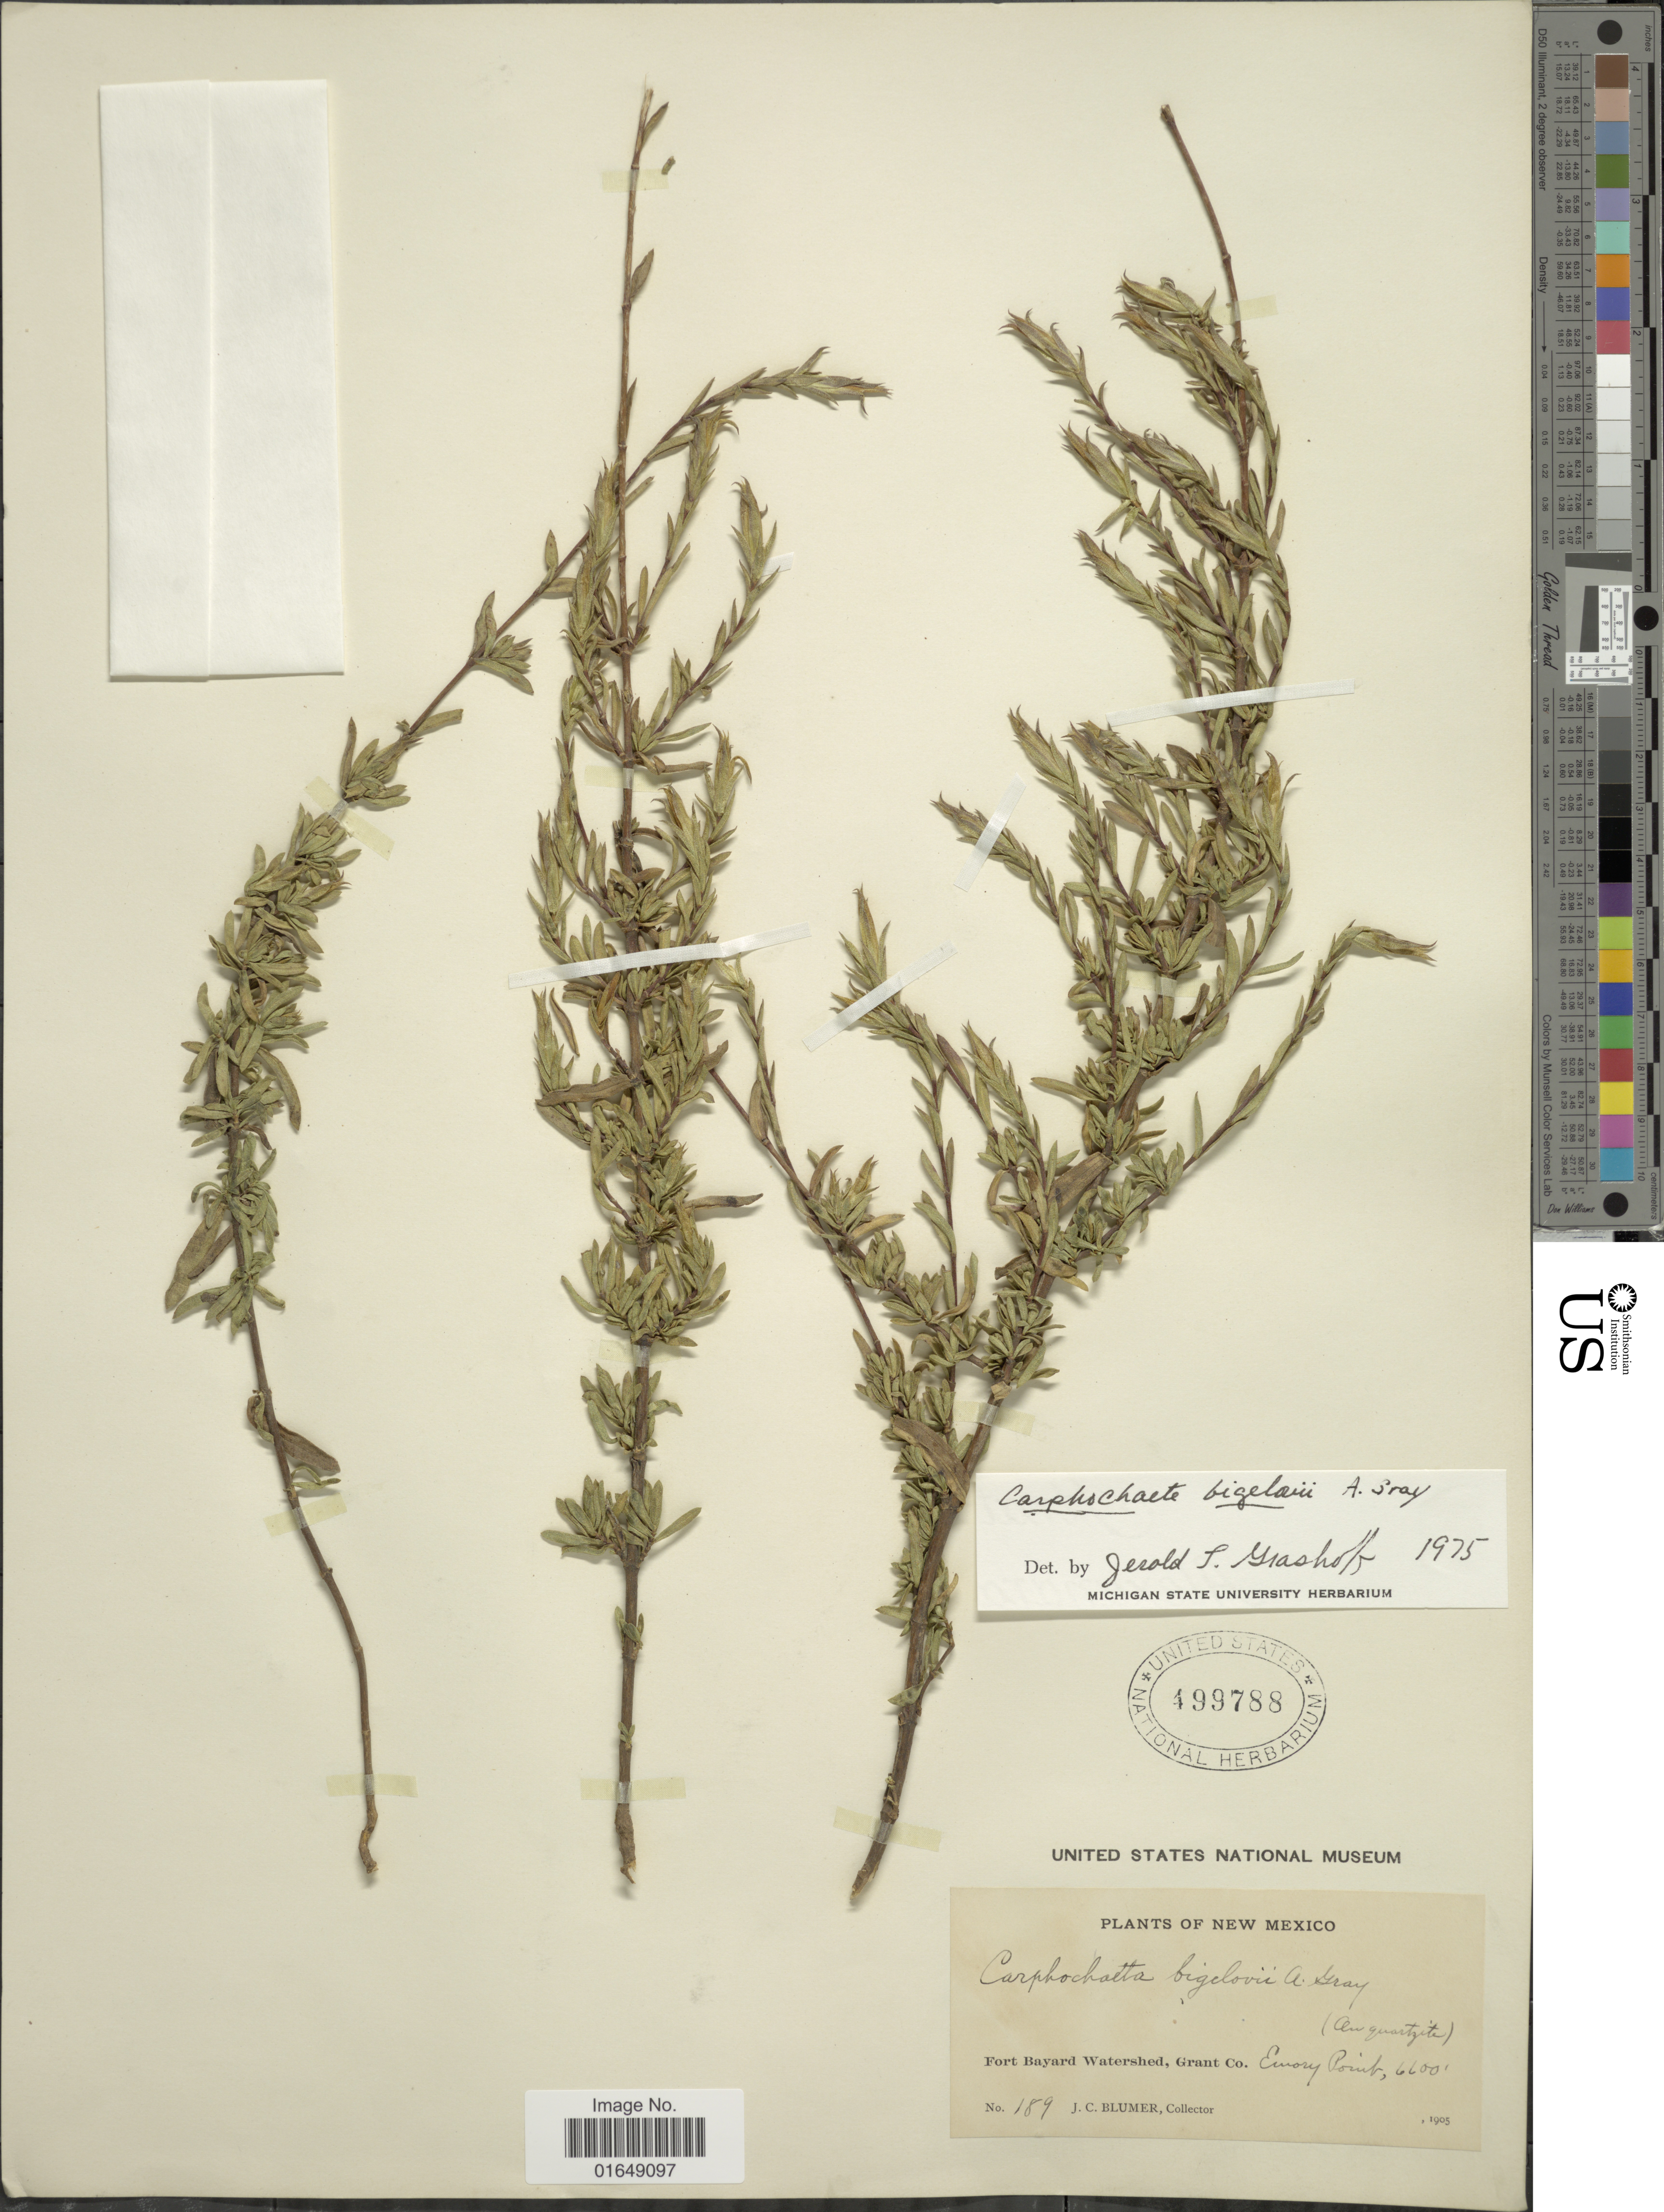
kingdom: Plantae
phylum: Tracheophyta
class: Magnoliopsida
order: Asterales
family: Asteraceae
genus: Carphochaete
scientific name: Carphochaete bigelovii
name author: A. Gray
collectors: J. C. Blumer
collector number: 189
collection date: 1905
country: United States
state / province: New Mexico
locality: Fort Bayard Watershed, Grant Co. Emory Point.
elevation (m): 2012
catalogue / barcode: US 499788